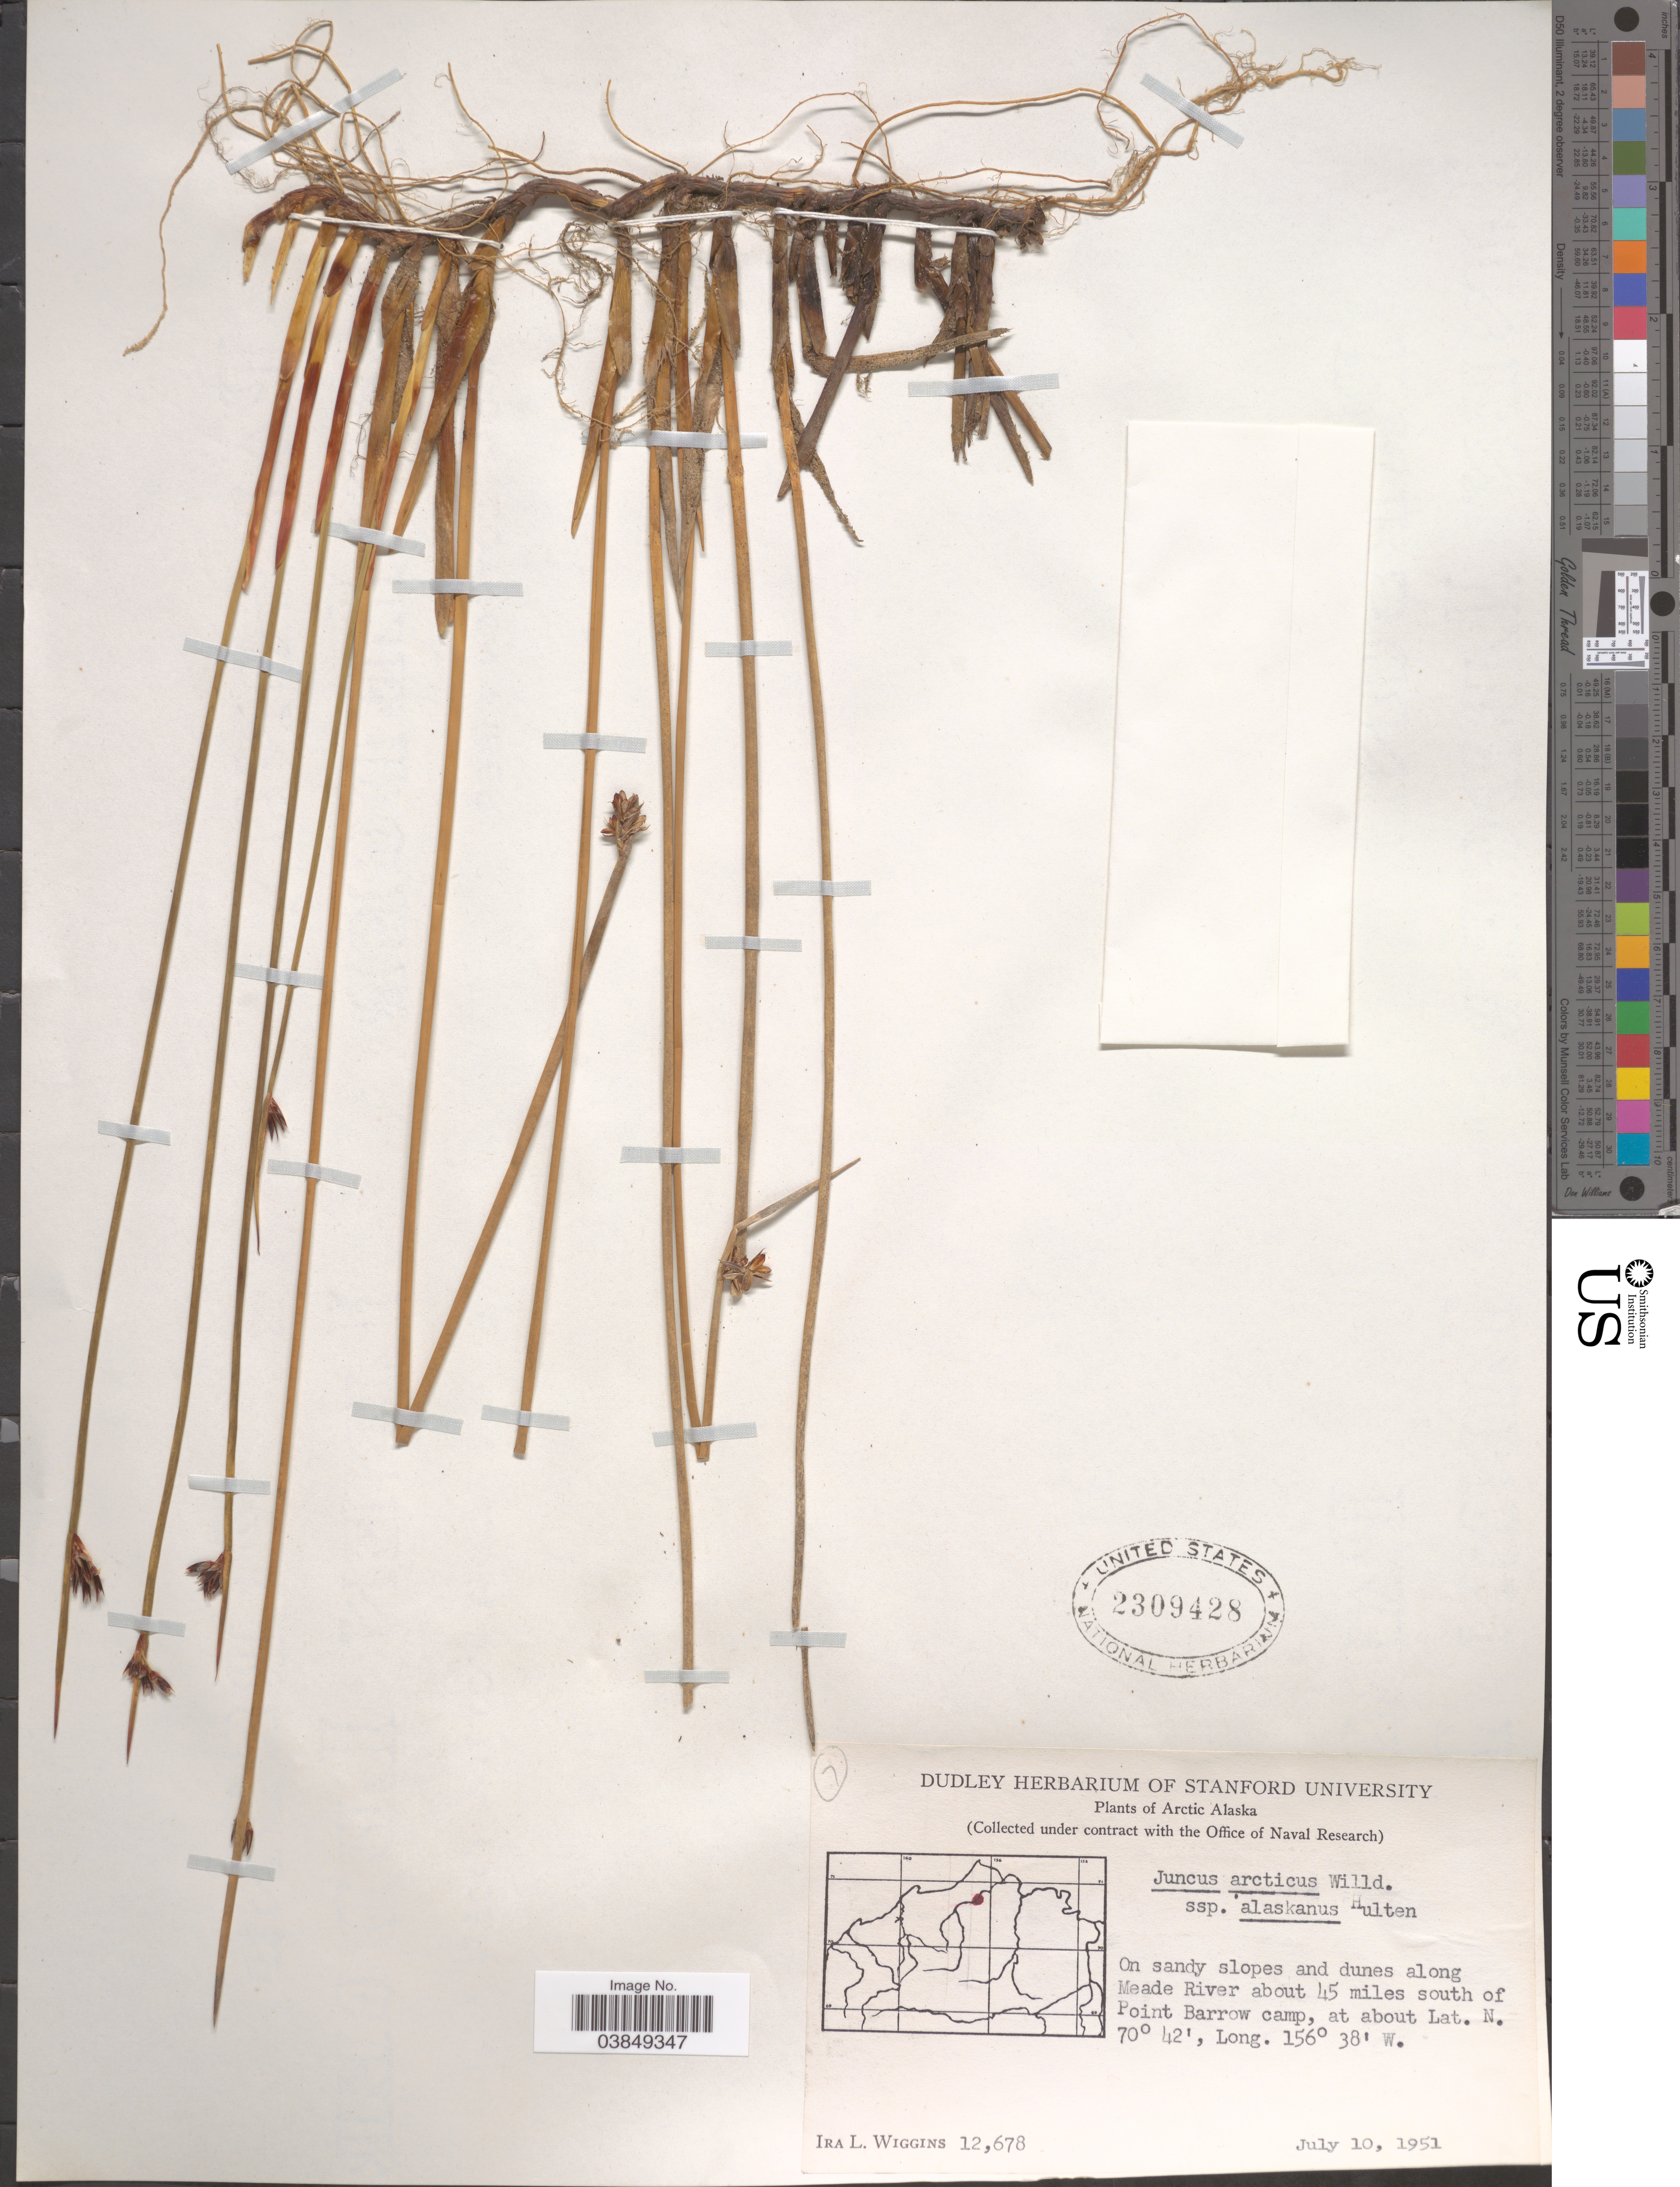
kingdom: Plantae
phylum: Tracheophyta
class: Liliopsida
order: Poales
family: Juncaceae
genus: Juncus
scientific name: Juncus arcticus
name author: Willd.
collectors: I. L. Wiggins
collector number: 12678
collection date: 1951-07-10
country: United States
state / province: Alaska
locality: Arctic Alaska. On sandy slopes and dunes along Meade River about 45 miles south of Point Barrow camp.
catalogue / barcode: US 2309428